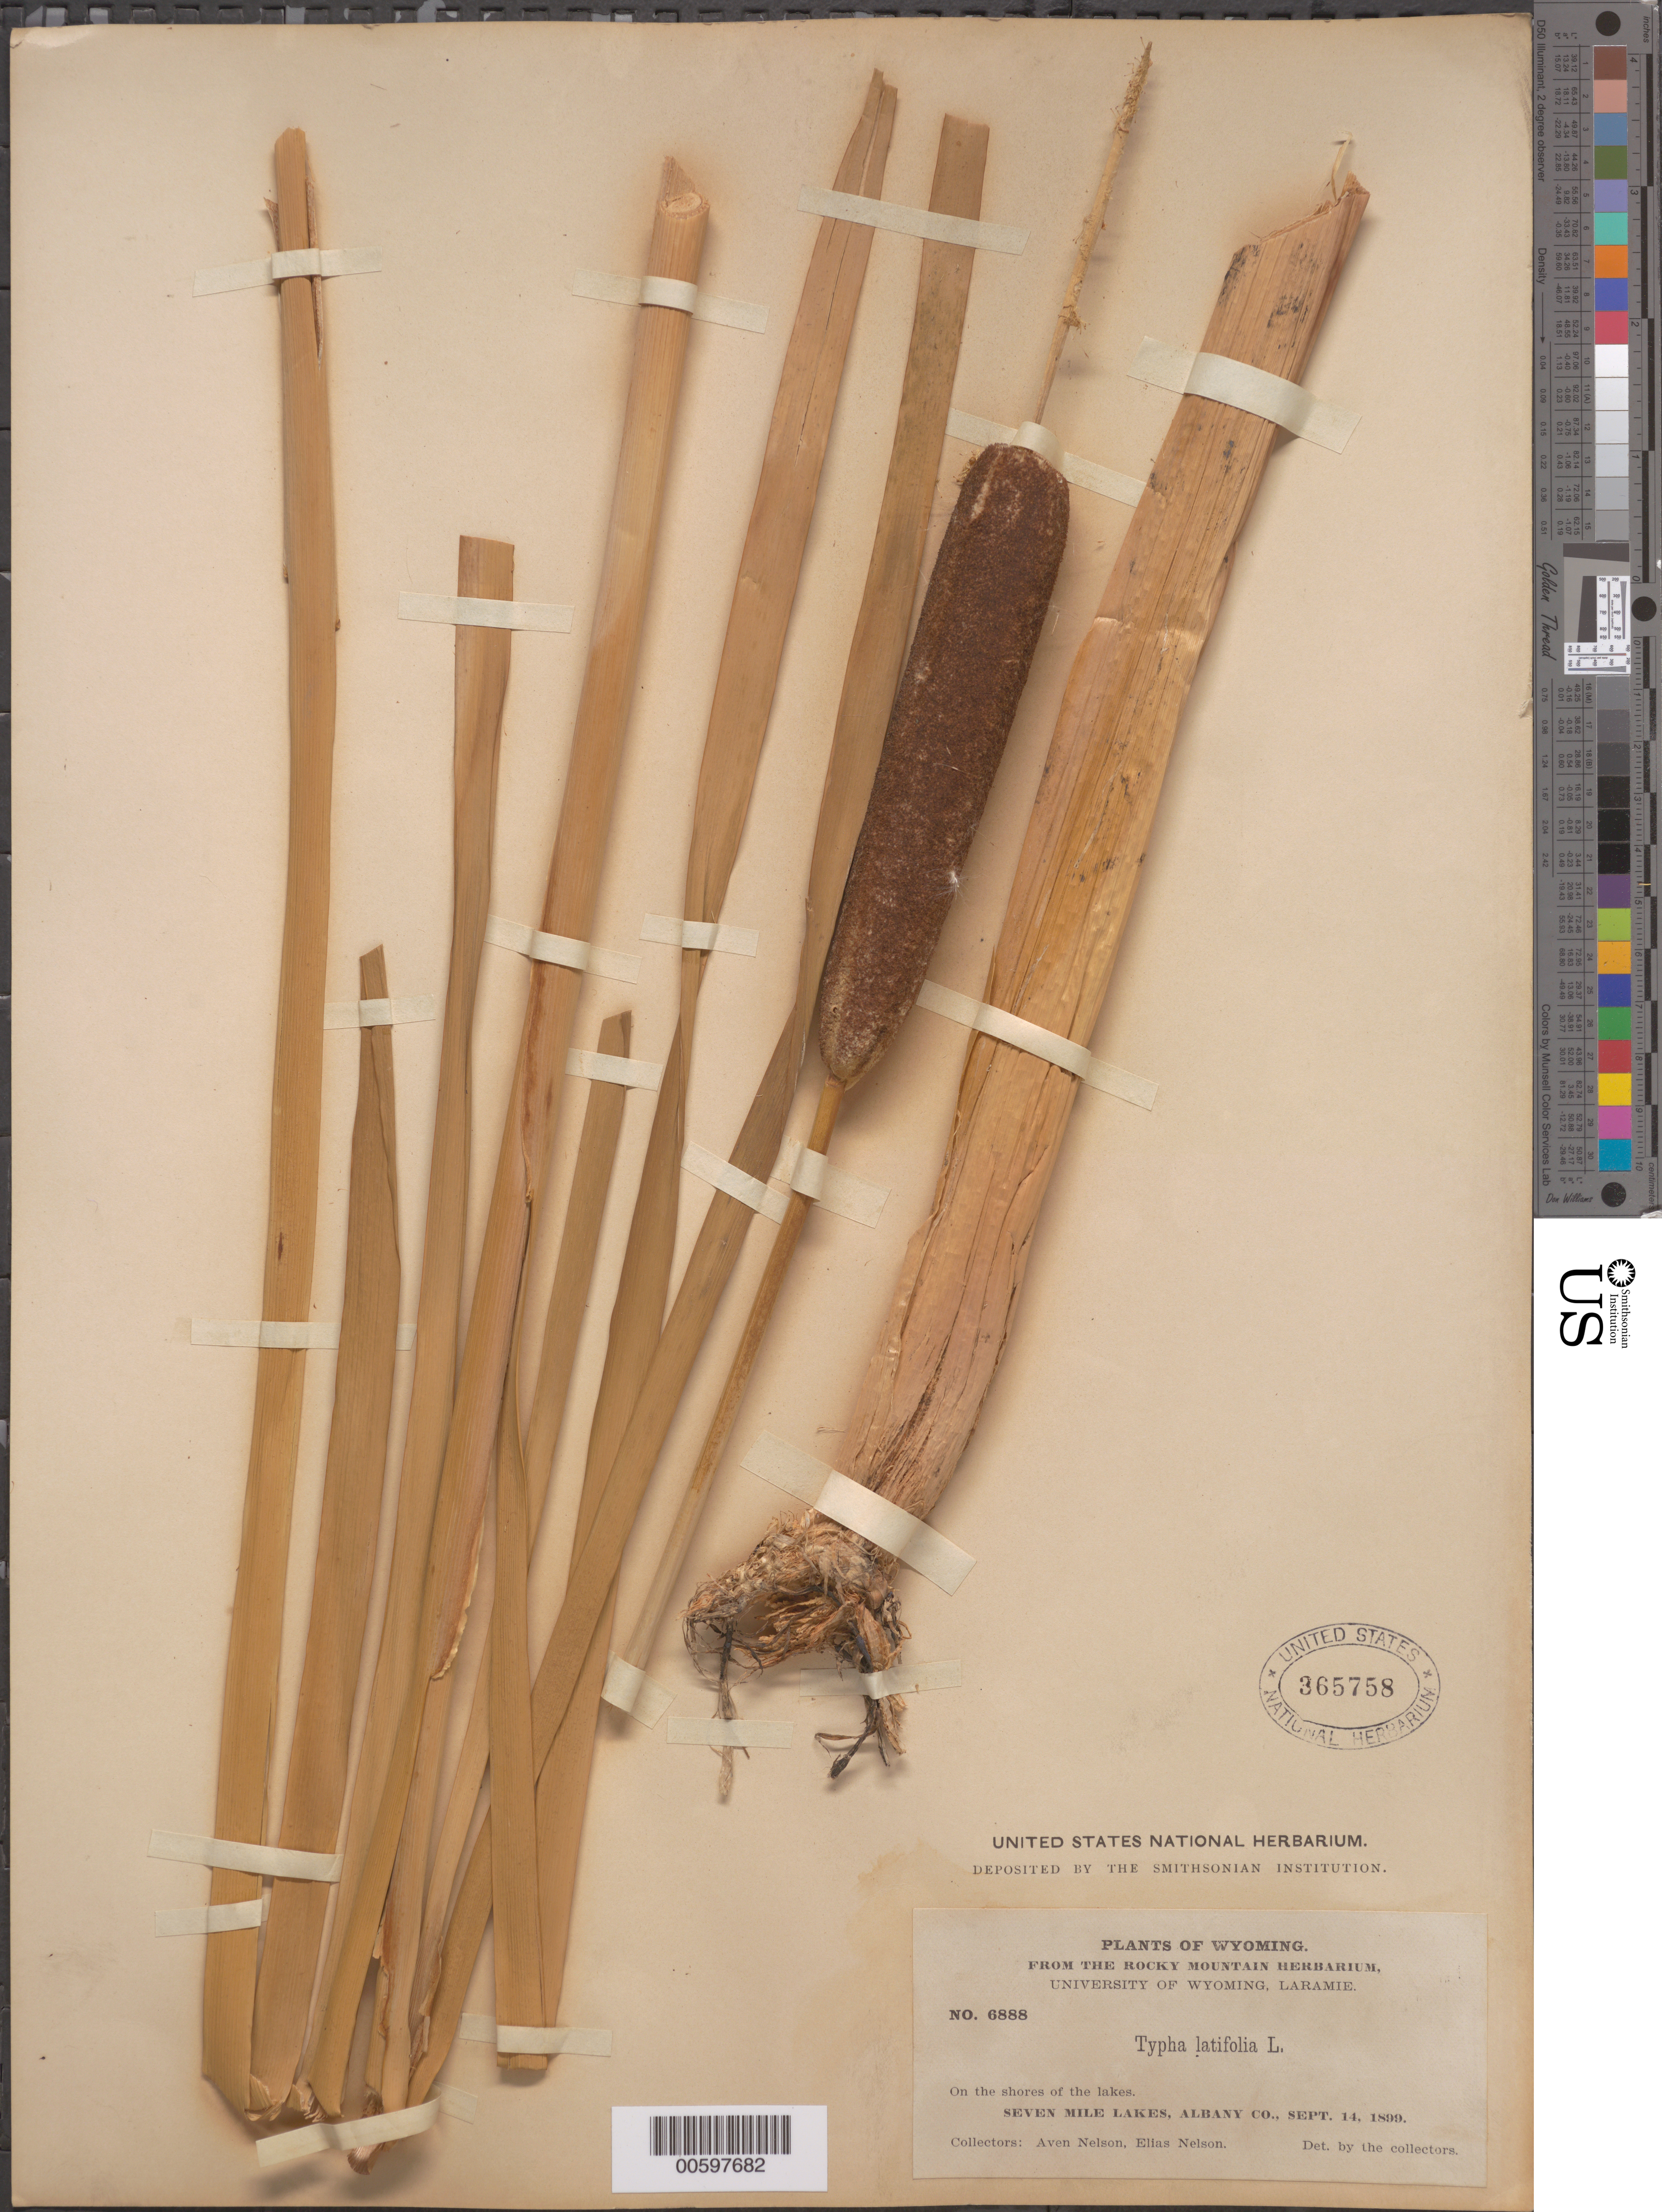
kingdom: Plantae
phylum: Tracheophyta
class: Liliopsida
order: Poales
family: Typhaceae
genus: Typha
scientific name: Typha latifolia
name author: L.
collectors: A. Nelson & E. Nelson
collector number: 6888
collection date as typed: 14 Sep 1899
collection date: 1899-09-14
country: United States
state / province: Wyoming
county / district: Albany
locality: Seven Mile Lakes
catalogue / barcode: US 365758